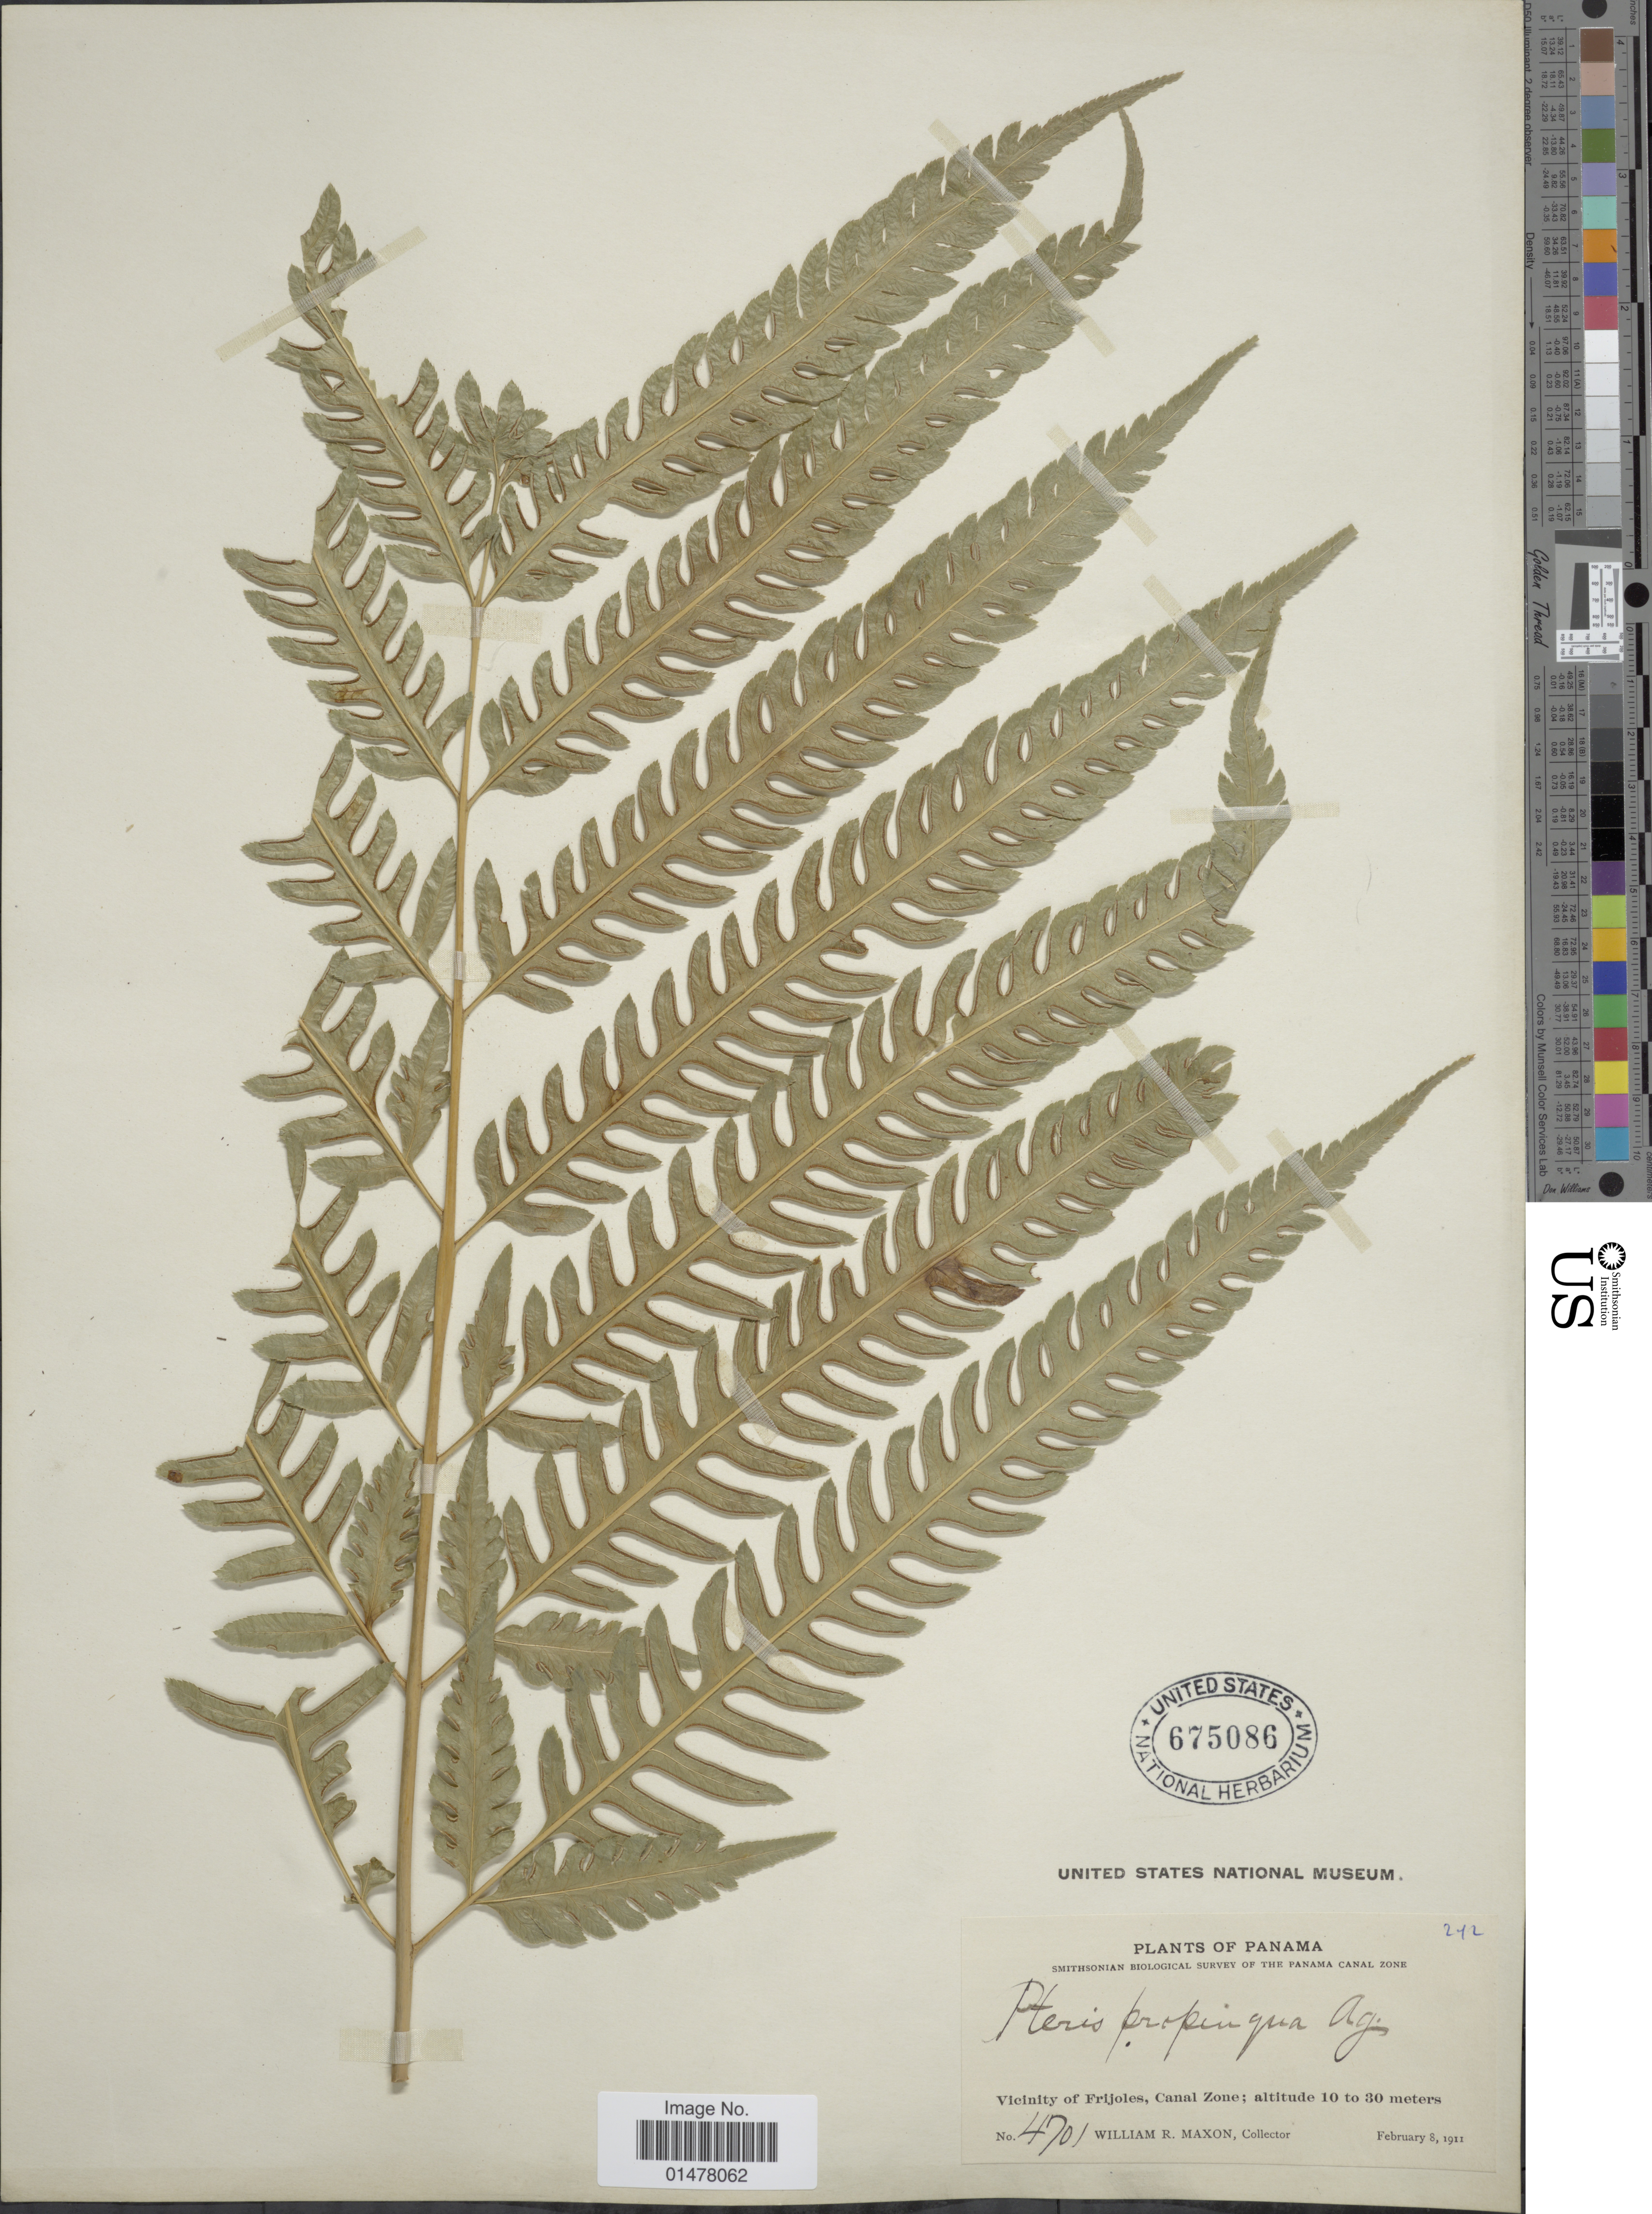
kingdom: Plantae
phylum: Tracheophyta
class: Polypodiopsida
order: Polypodiales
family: Pteridaceae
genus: Pteris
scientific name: Pteris propinqua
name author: J. Agardh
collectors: W. R. Maxon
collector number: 4701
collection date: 1911-02-08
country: Panama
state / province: Colón / Panamá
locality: Vicinity of Frijoles, Canal Zone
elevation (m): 10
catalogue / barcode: US 675086